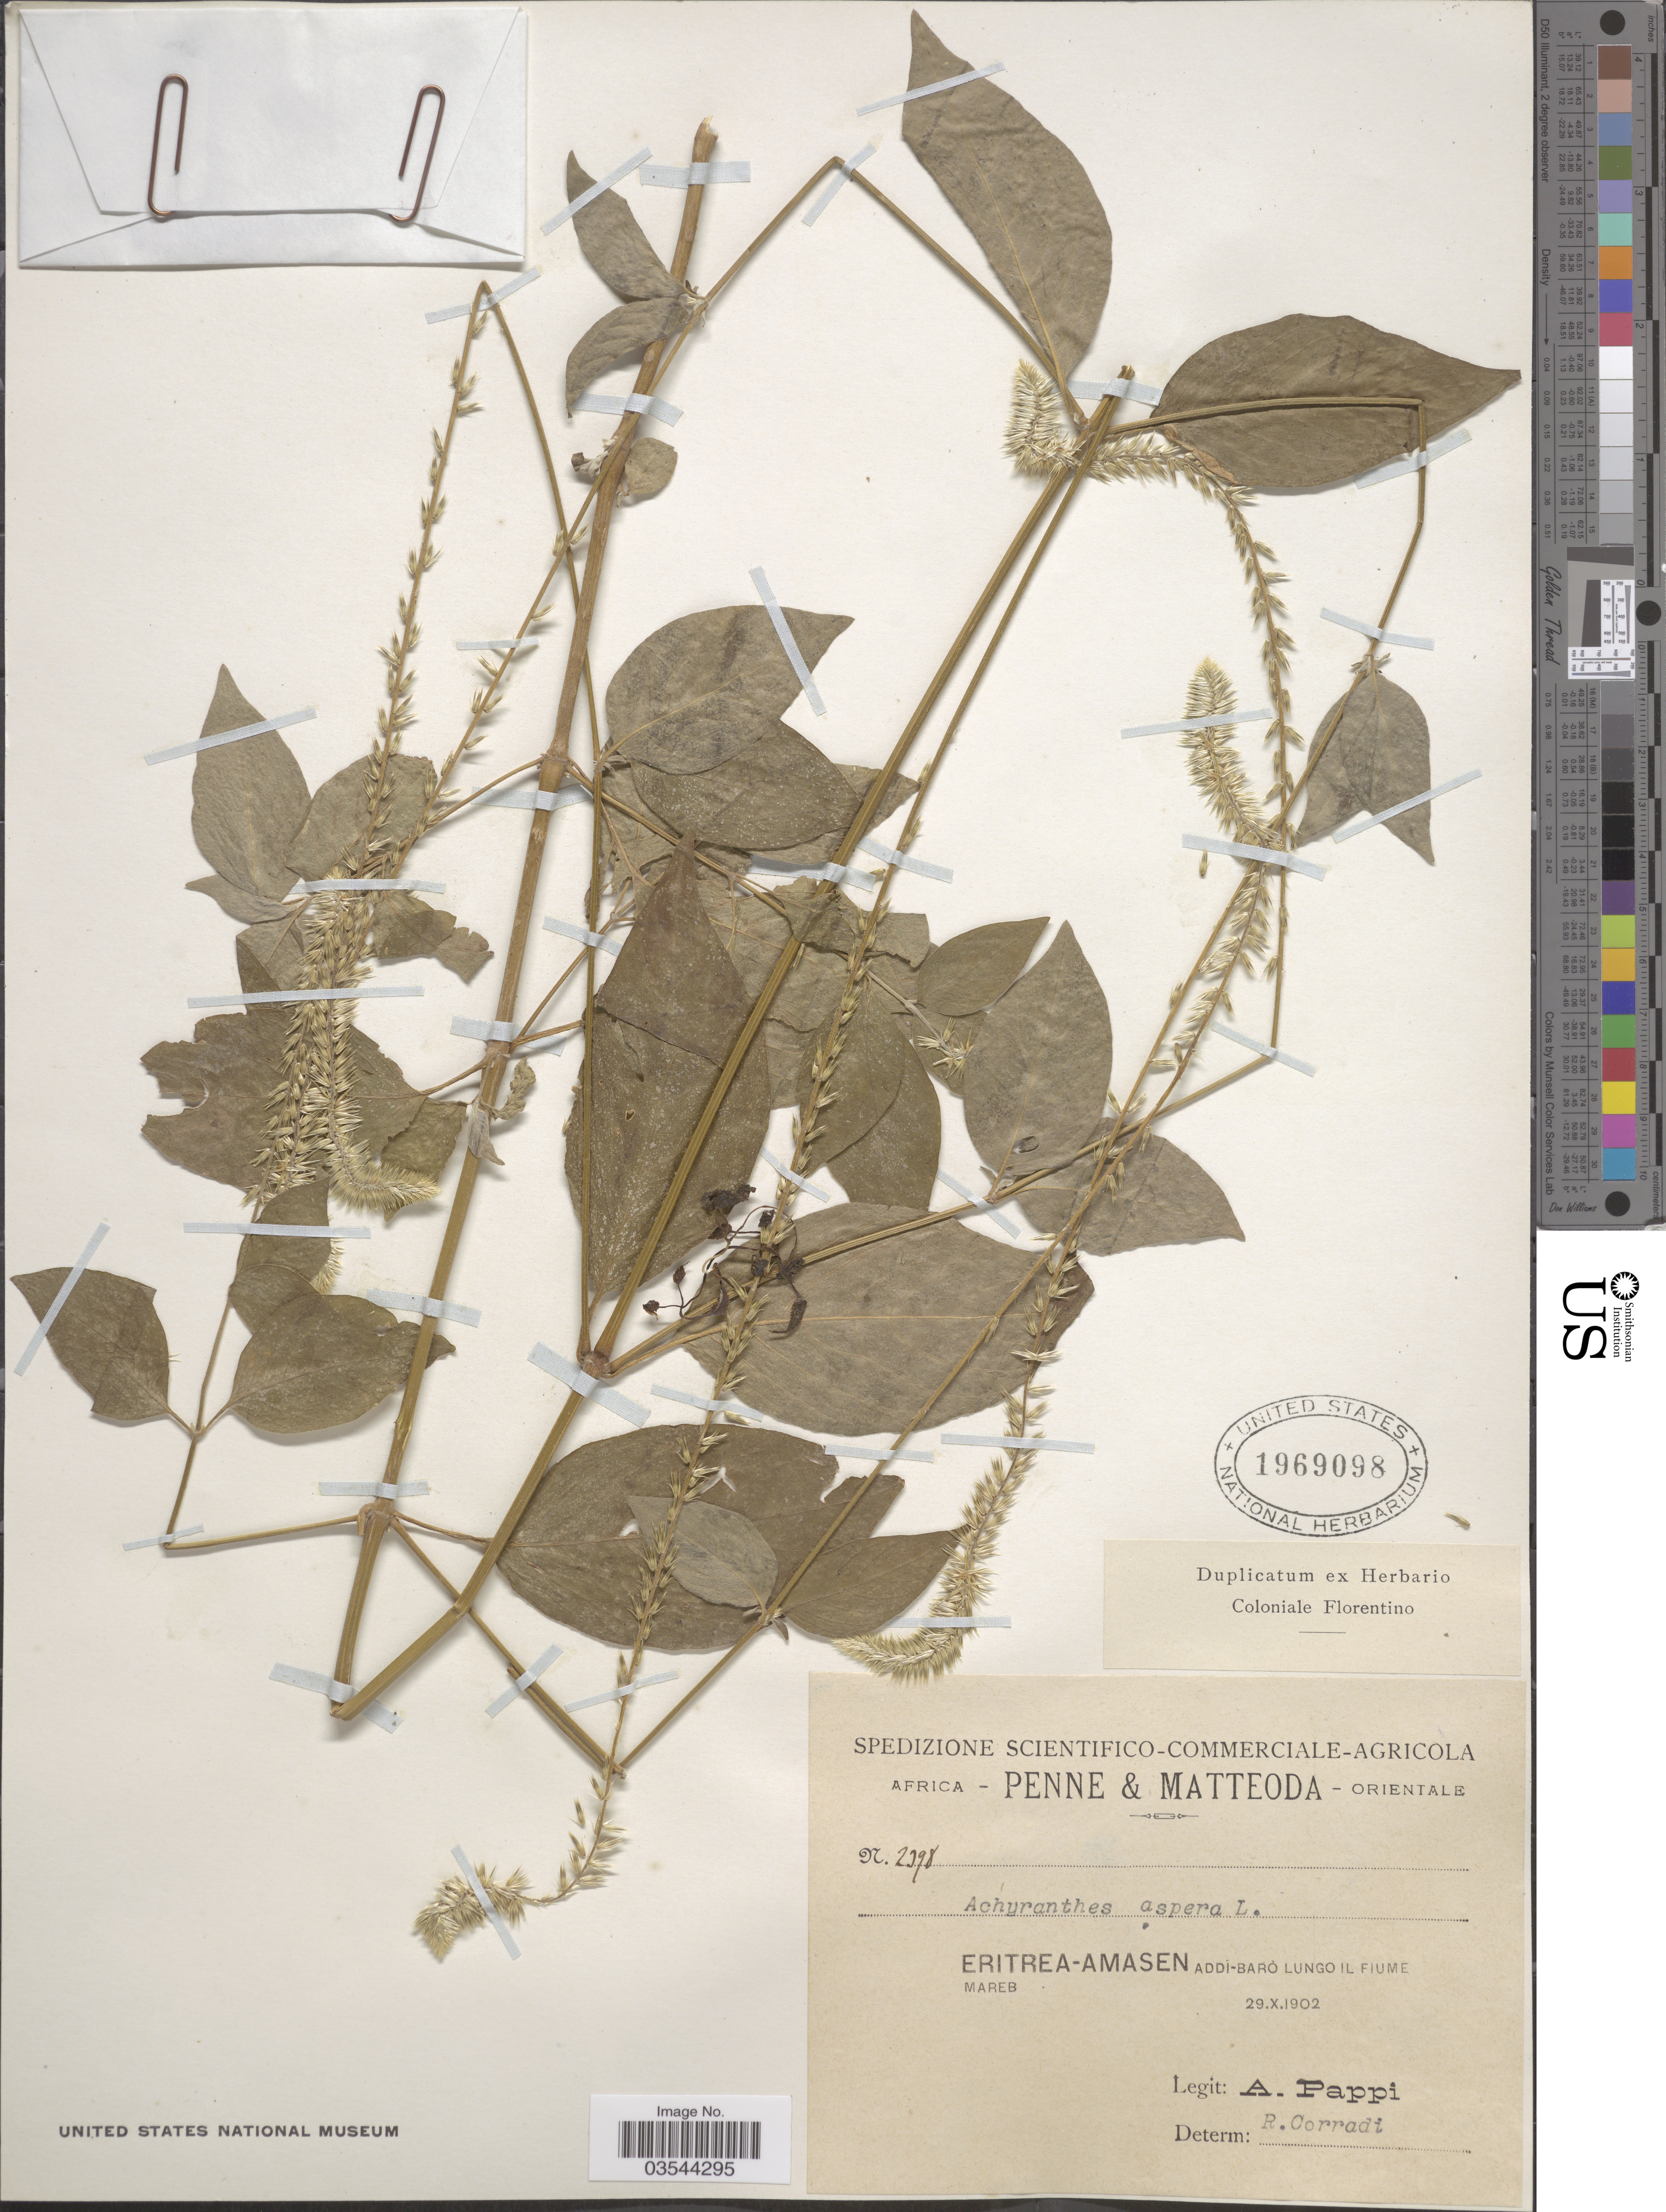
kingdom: Plantae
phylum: Tracheophyta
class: Magnoliopsida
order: Caryophyllales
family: Amaranthaceae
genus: Achyranthes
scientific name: Achyranthes aspera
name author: L.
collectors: A. Pappi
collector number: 2398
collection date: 1902-10-29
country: Eritrea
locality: Africa Orientale. Eritrea-Amasen. Addi-Baró Lungo Il Fiume Mareb.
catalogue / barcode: US 1969098